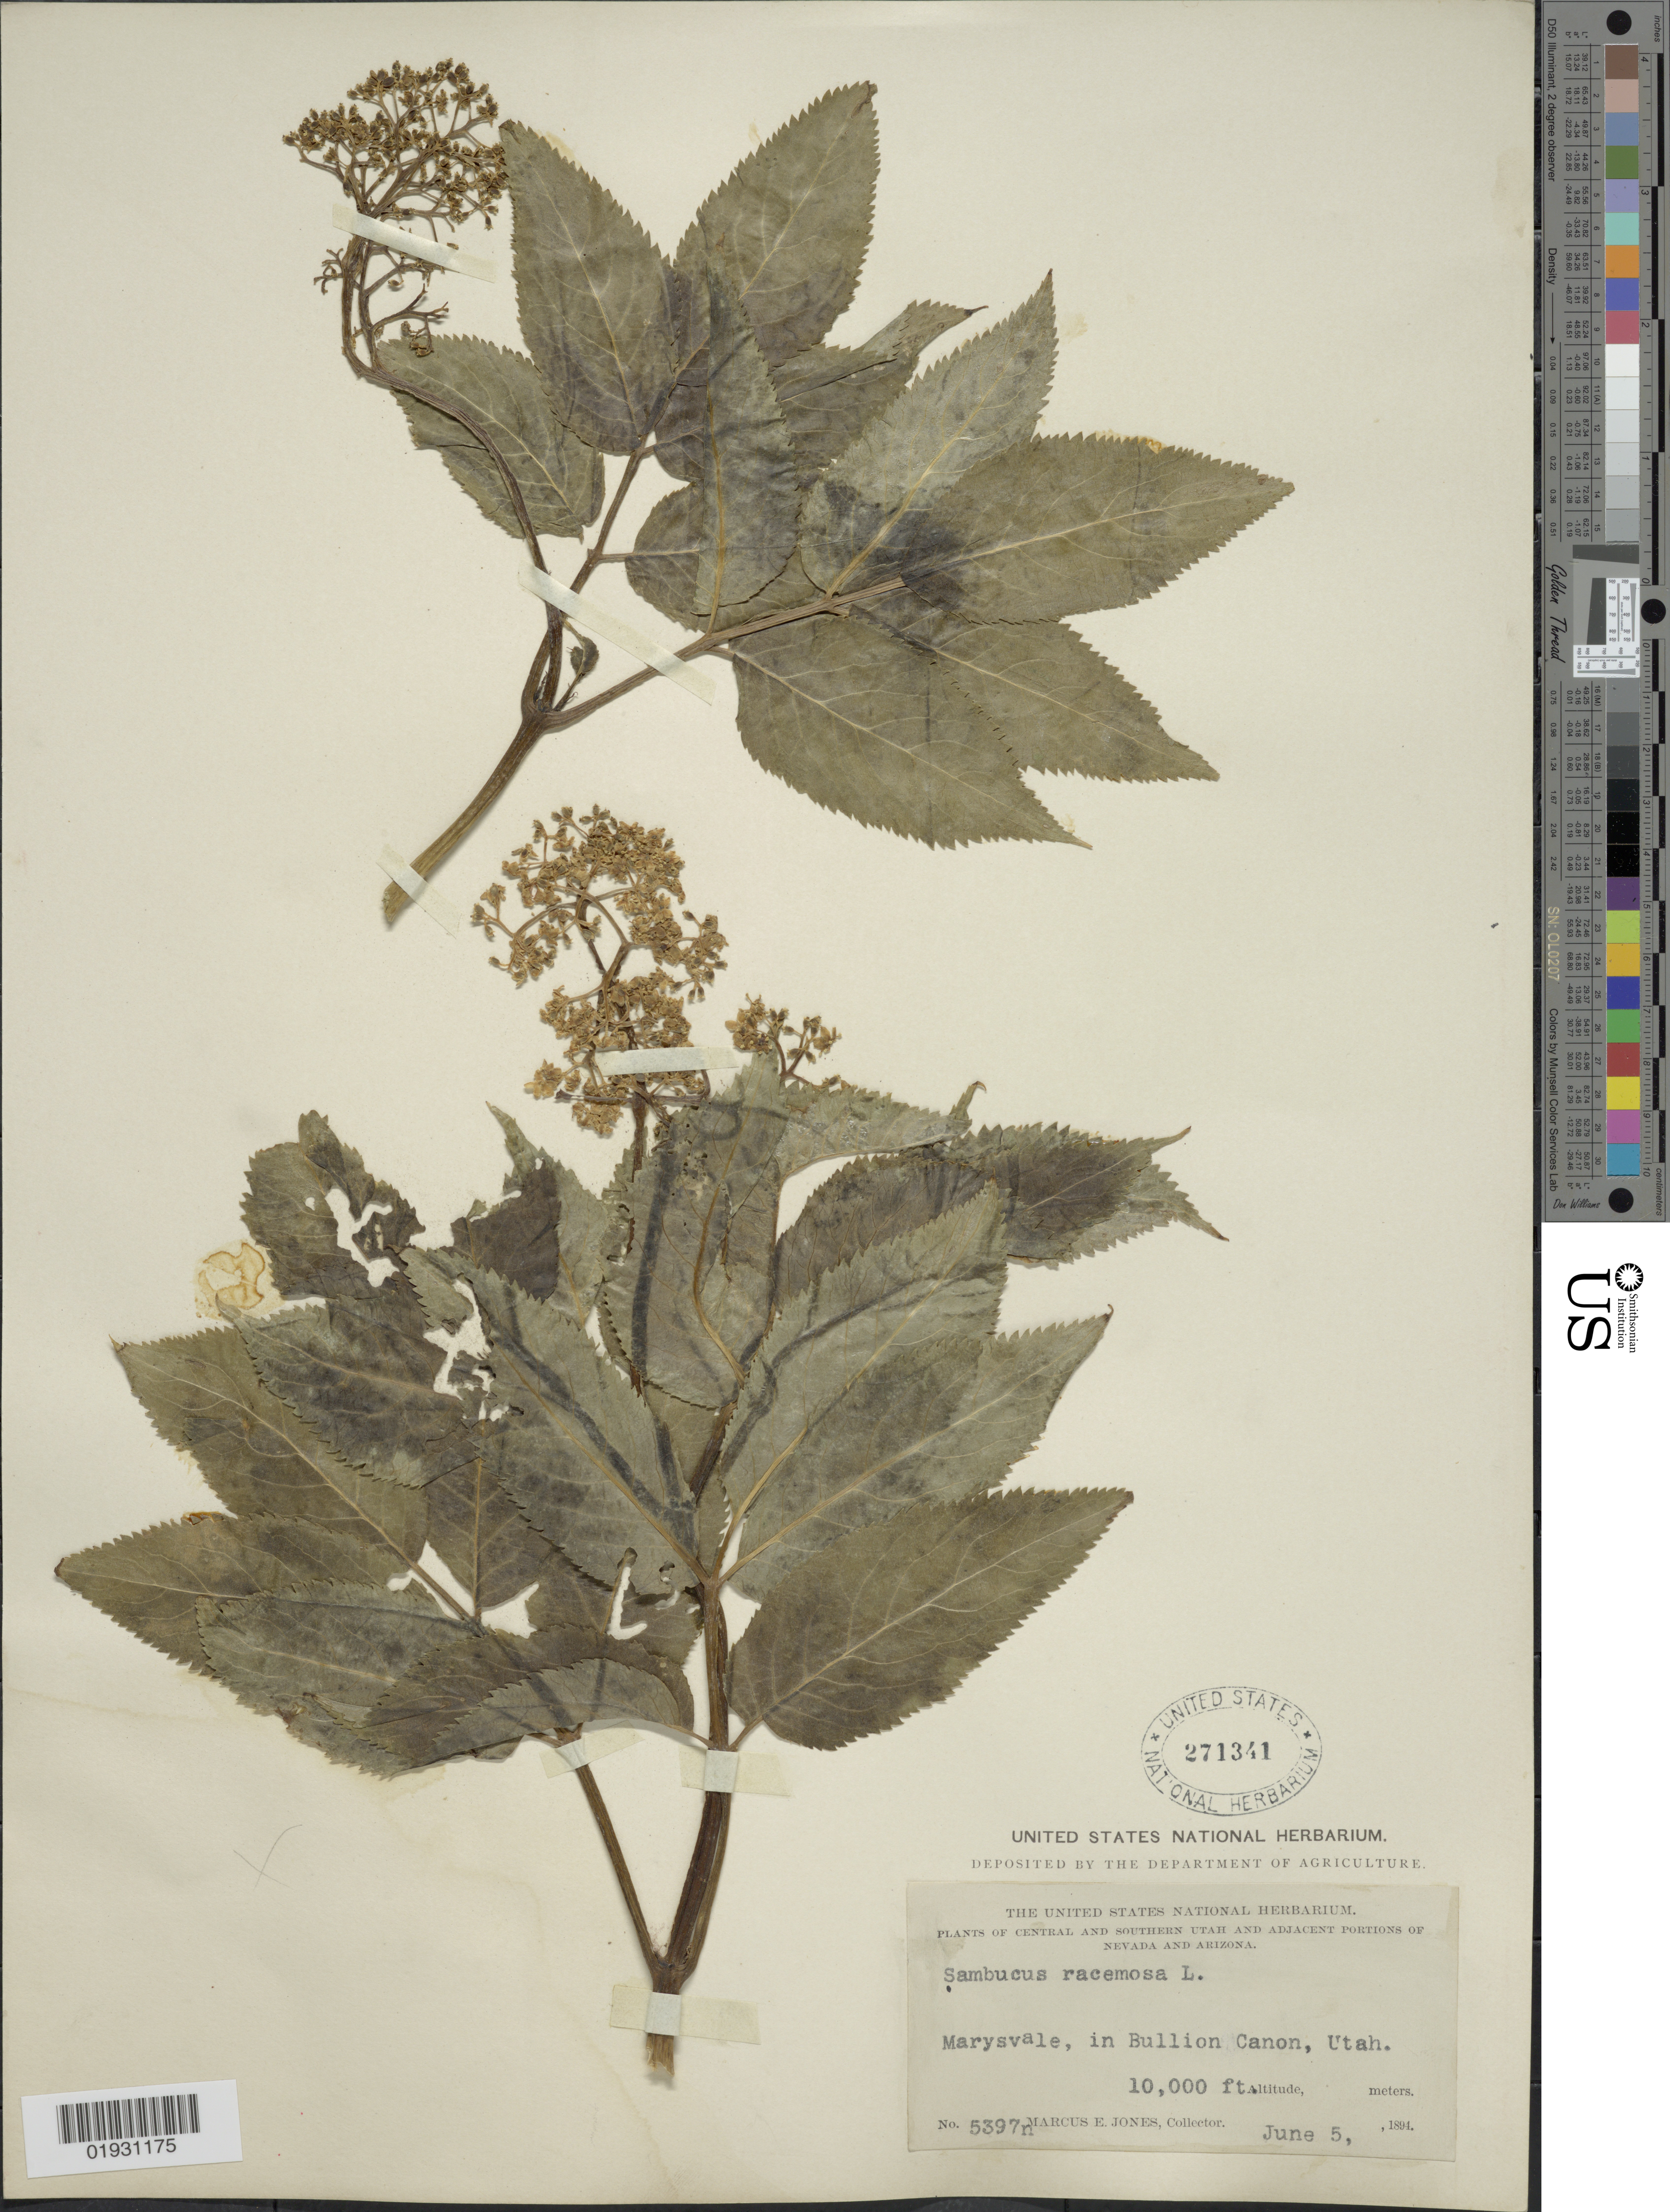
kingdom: Plantae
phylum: Tracheophyta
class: Magnoliopsida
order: Dipsacales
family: Viburnaceae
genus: Sambucus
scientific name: Sambucus microbotrys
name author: Rydb.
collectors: M. E. Jones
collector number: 5397n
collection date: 1894-06-05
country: United States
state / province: Utah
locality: Central and Southern Utah. Maryvale, in Bullion Canon.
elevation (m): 3048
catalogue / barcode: US 271341